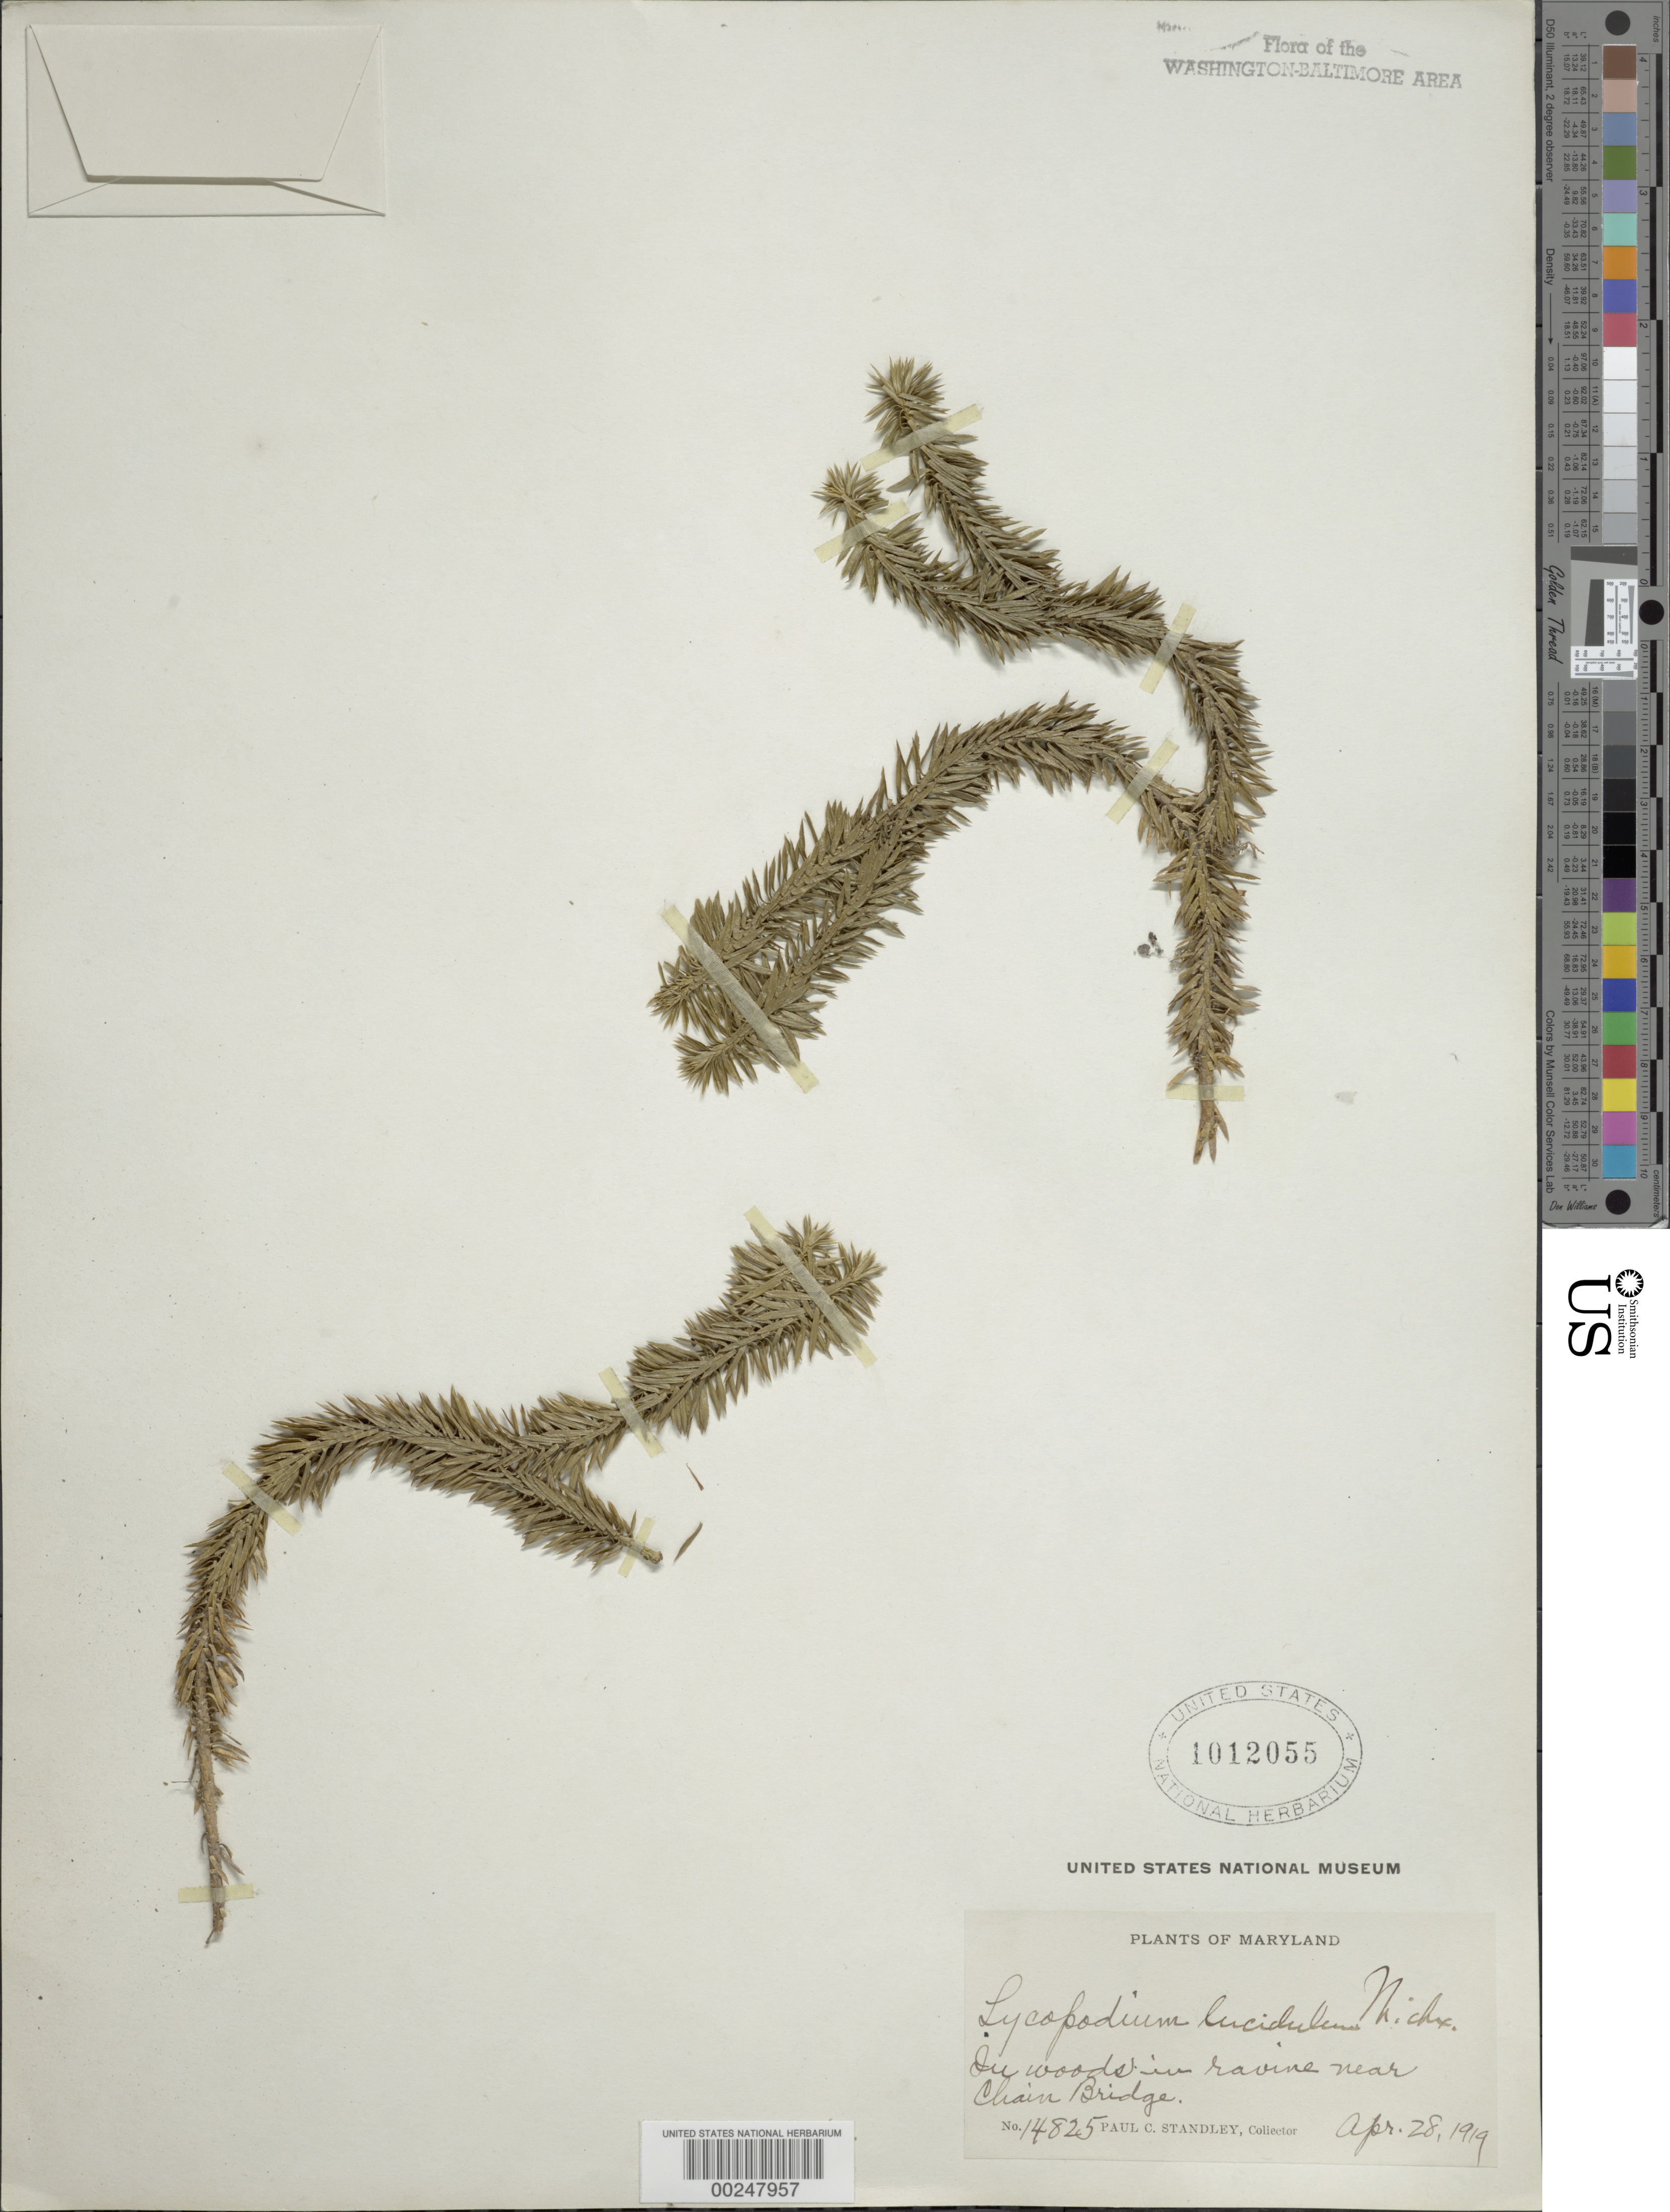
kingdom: Plantae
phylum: Tracheophyta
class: Lycopodiopsida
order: Lycopodiales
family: Lycopodiaceae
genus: Huperzia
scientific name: Huperzia lucidula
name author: (Michx.) Trevis.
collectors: P. C. Standley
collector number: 14825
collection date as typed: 28 Apr 1919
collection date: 1919-04-28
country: United States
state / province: Maryland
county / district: Montgomery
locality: Near Chain Bridge C. & O. Canal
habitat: In woods in ravine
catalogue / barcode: US 1012055